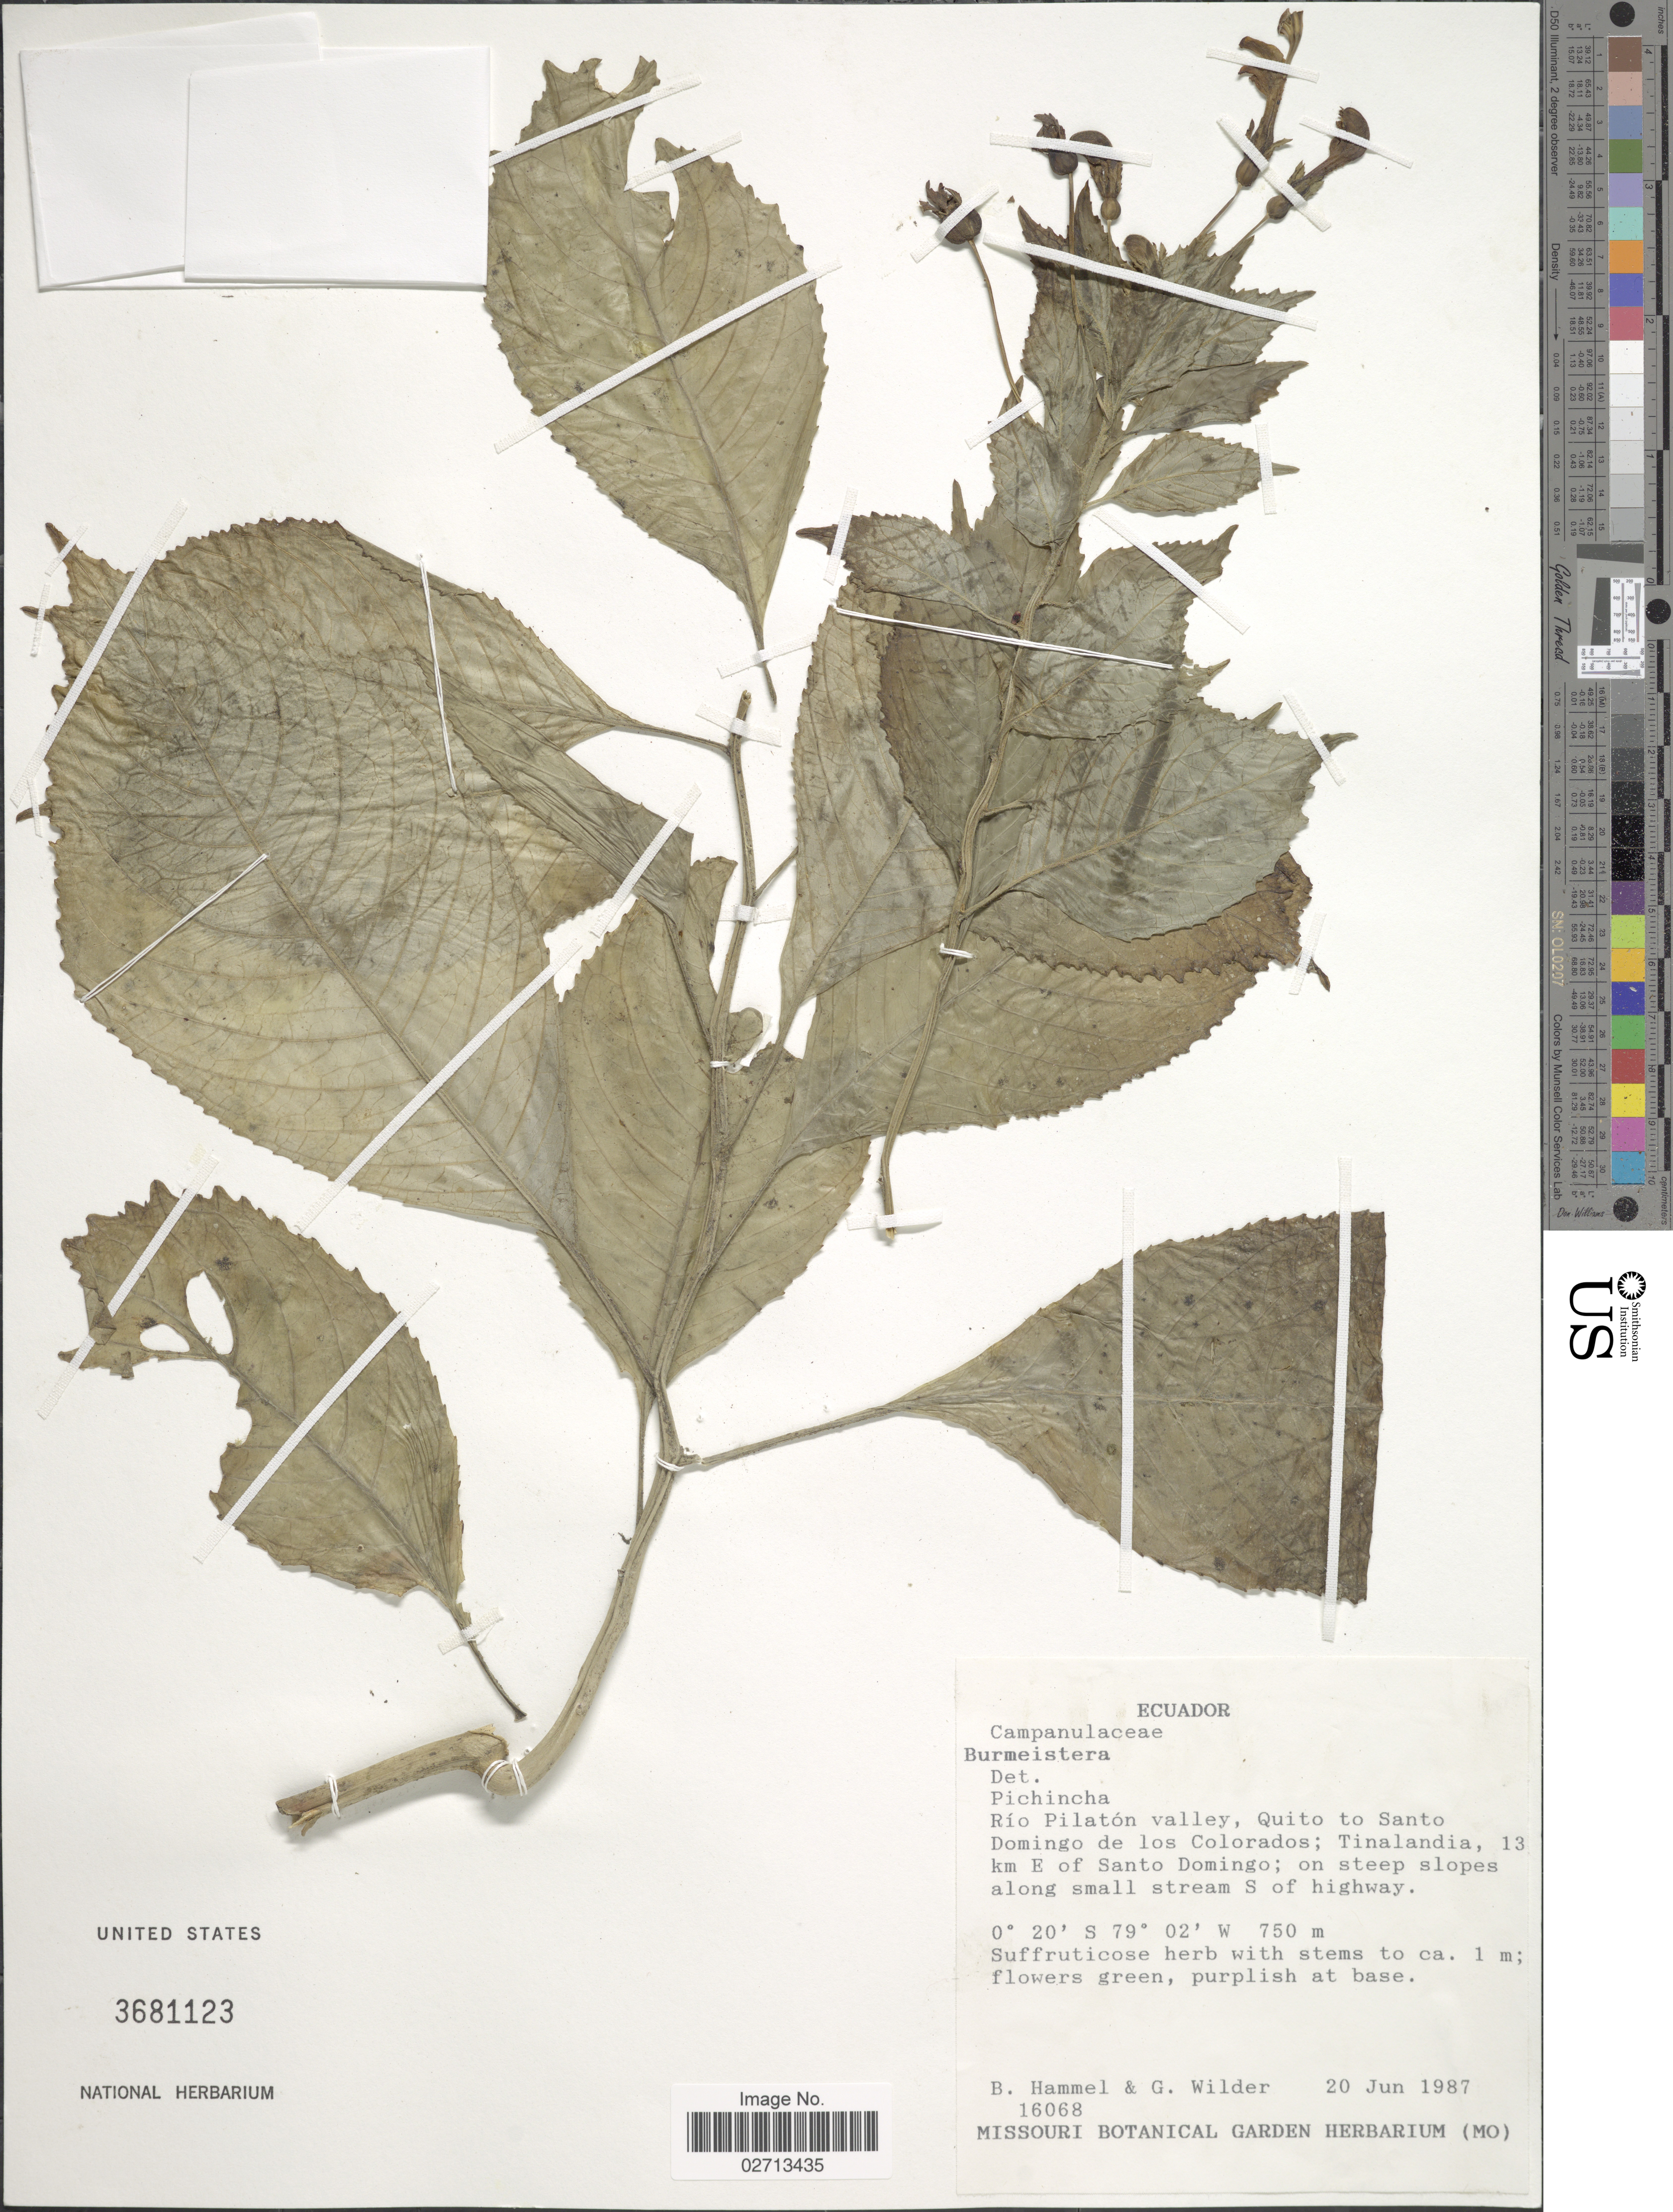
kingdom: Plantae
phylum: Tracheophyta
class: Magnoliopsida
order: Asterales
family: Campanulaceae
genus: Burmeistera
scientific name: Burmeistera sp.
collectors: B. Hammel & G. Wilder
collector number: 16068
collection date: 1987-06-20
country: Ecuador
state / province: Pichincha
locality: Río Pilatón valley, Quito to Santo Domingo de los Colorados; Tinalandia, 13 km E of Santo Domingo; on steep slopes along small stream S of highway.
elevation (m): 750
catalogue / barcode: US 3681123